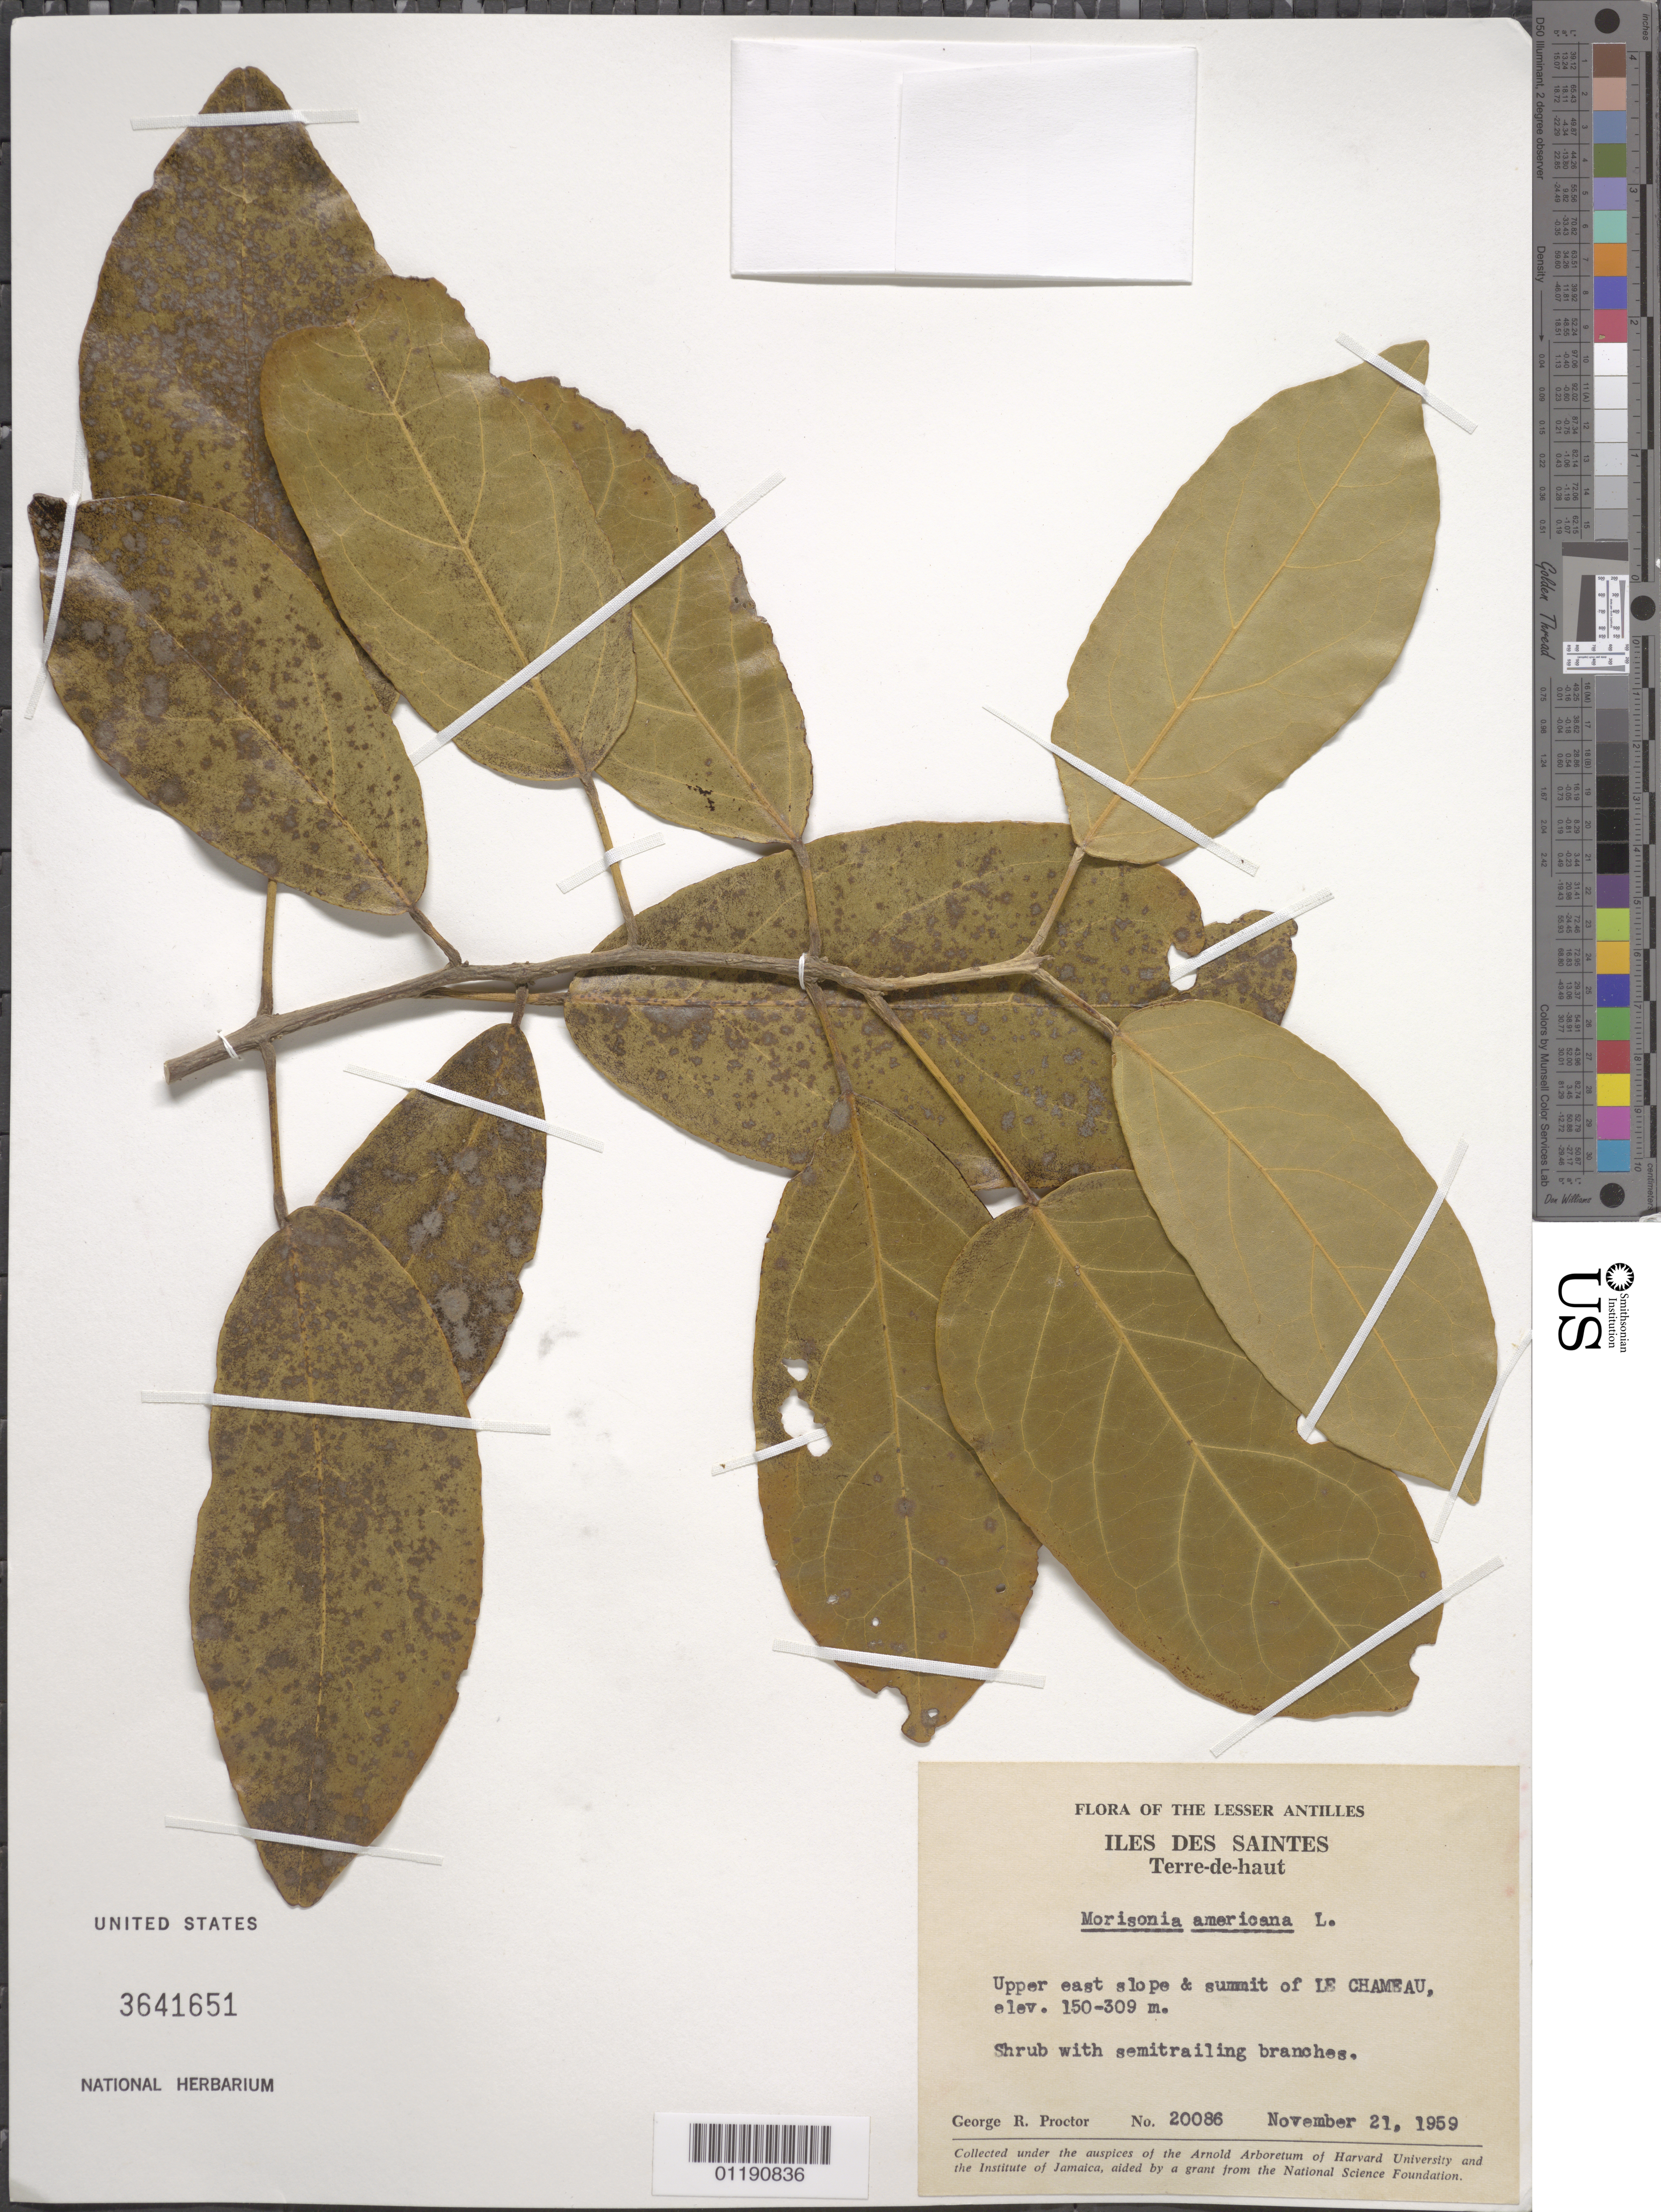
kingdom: Plantae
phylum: Tracheophyta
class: Magnoliopsida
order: Brassicales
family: Capparaceae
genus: Morisonia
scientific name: Morisonia americana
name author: L.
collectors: G. R. Proctor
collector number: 20086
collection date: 1959-11-21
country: Guadeloupe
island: Terre-de-Haut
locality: Îles des Saintes. Terre-de-haut. Upper E slope and summit of Le Chameau.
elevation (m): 150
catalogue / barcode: US 3641651